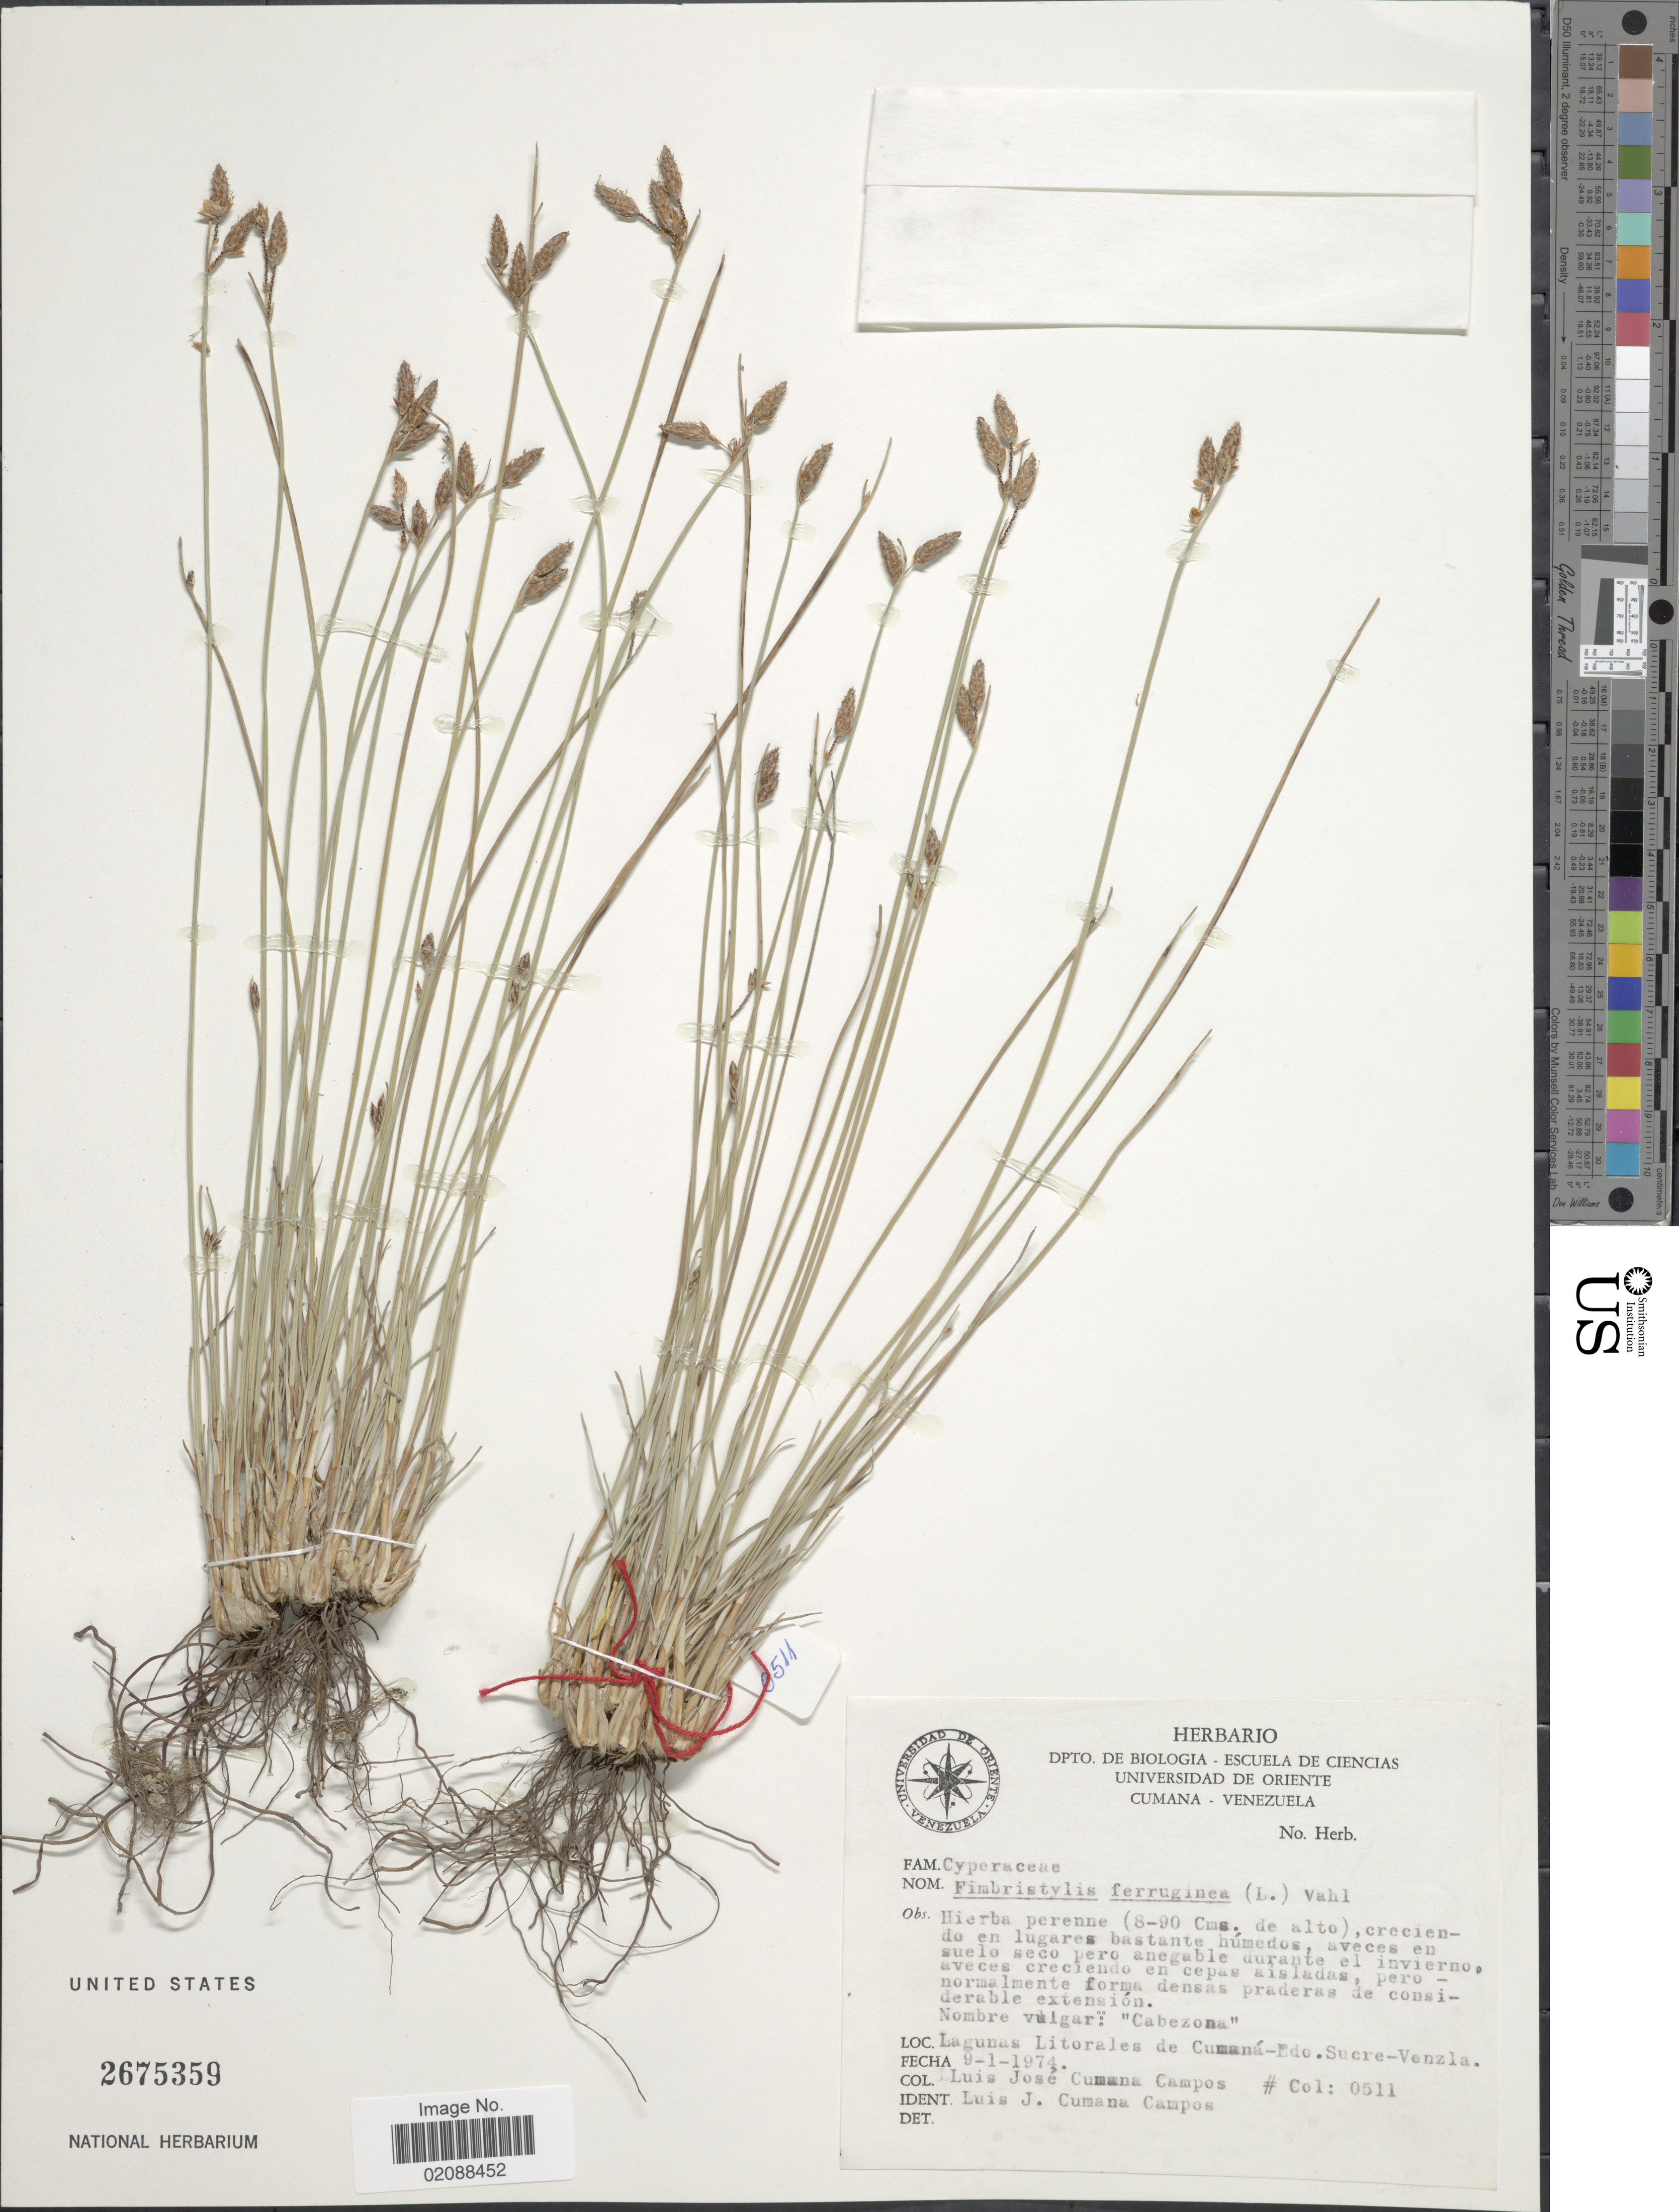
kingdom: Plantae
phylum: Tracheophyta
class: Liliopsida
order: Poales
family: Cyperaceae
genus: Fimbristylis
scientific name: Fimbristylis ferruginea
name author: (L.) Vahl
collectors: L. J. Cumaná C.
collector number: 0511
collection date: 1974-01-09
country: Venezuela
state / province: Sucre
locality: Lagunas Litorales de Cumana-Edo. Sucre-Venezla.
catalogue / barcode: US 2675359